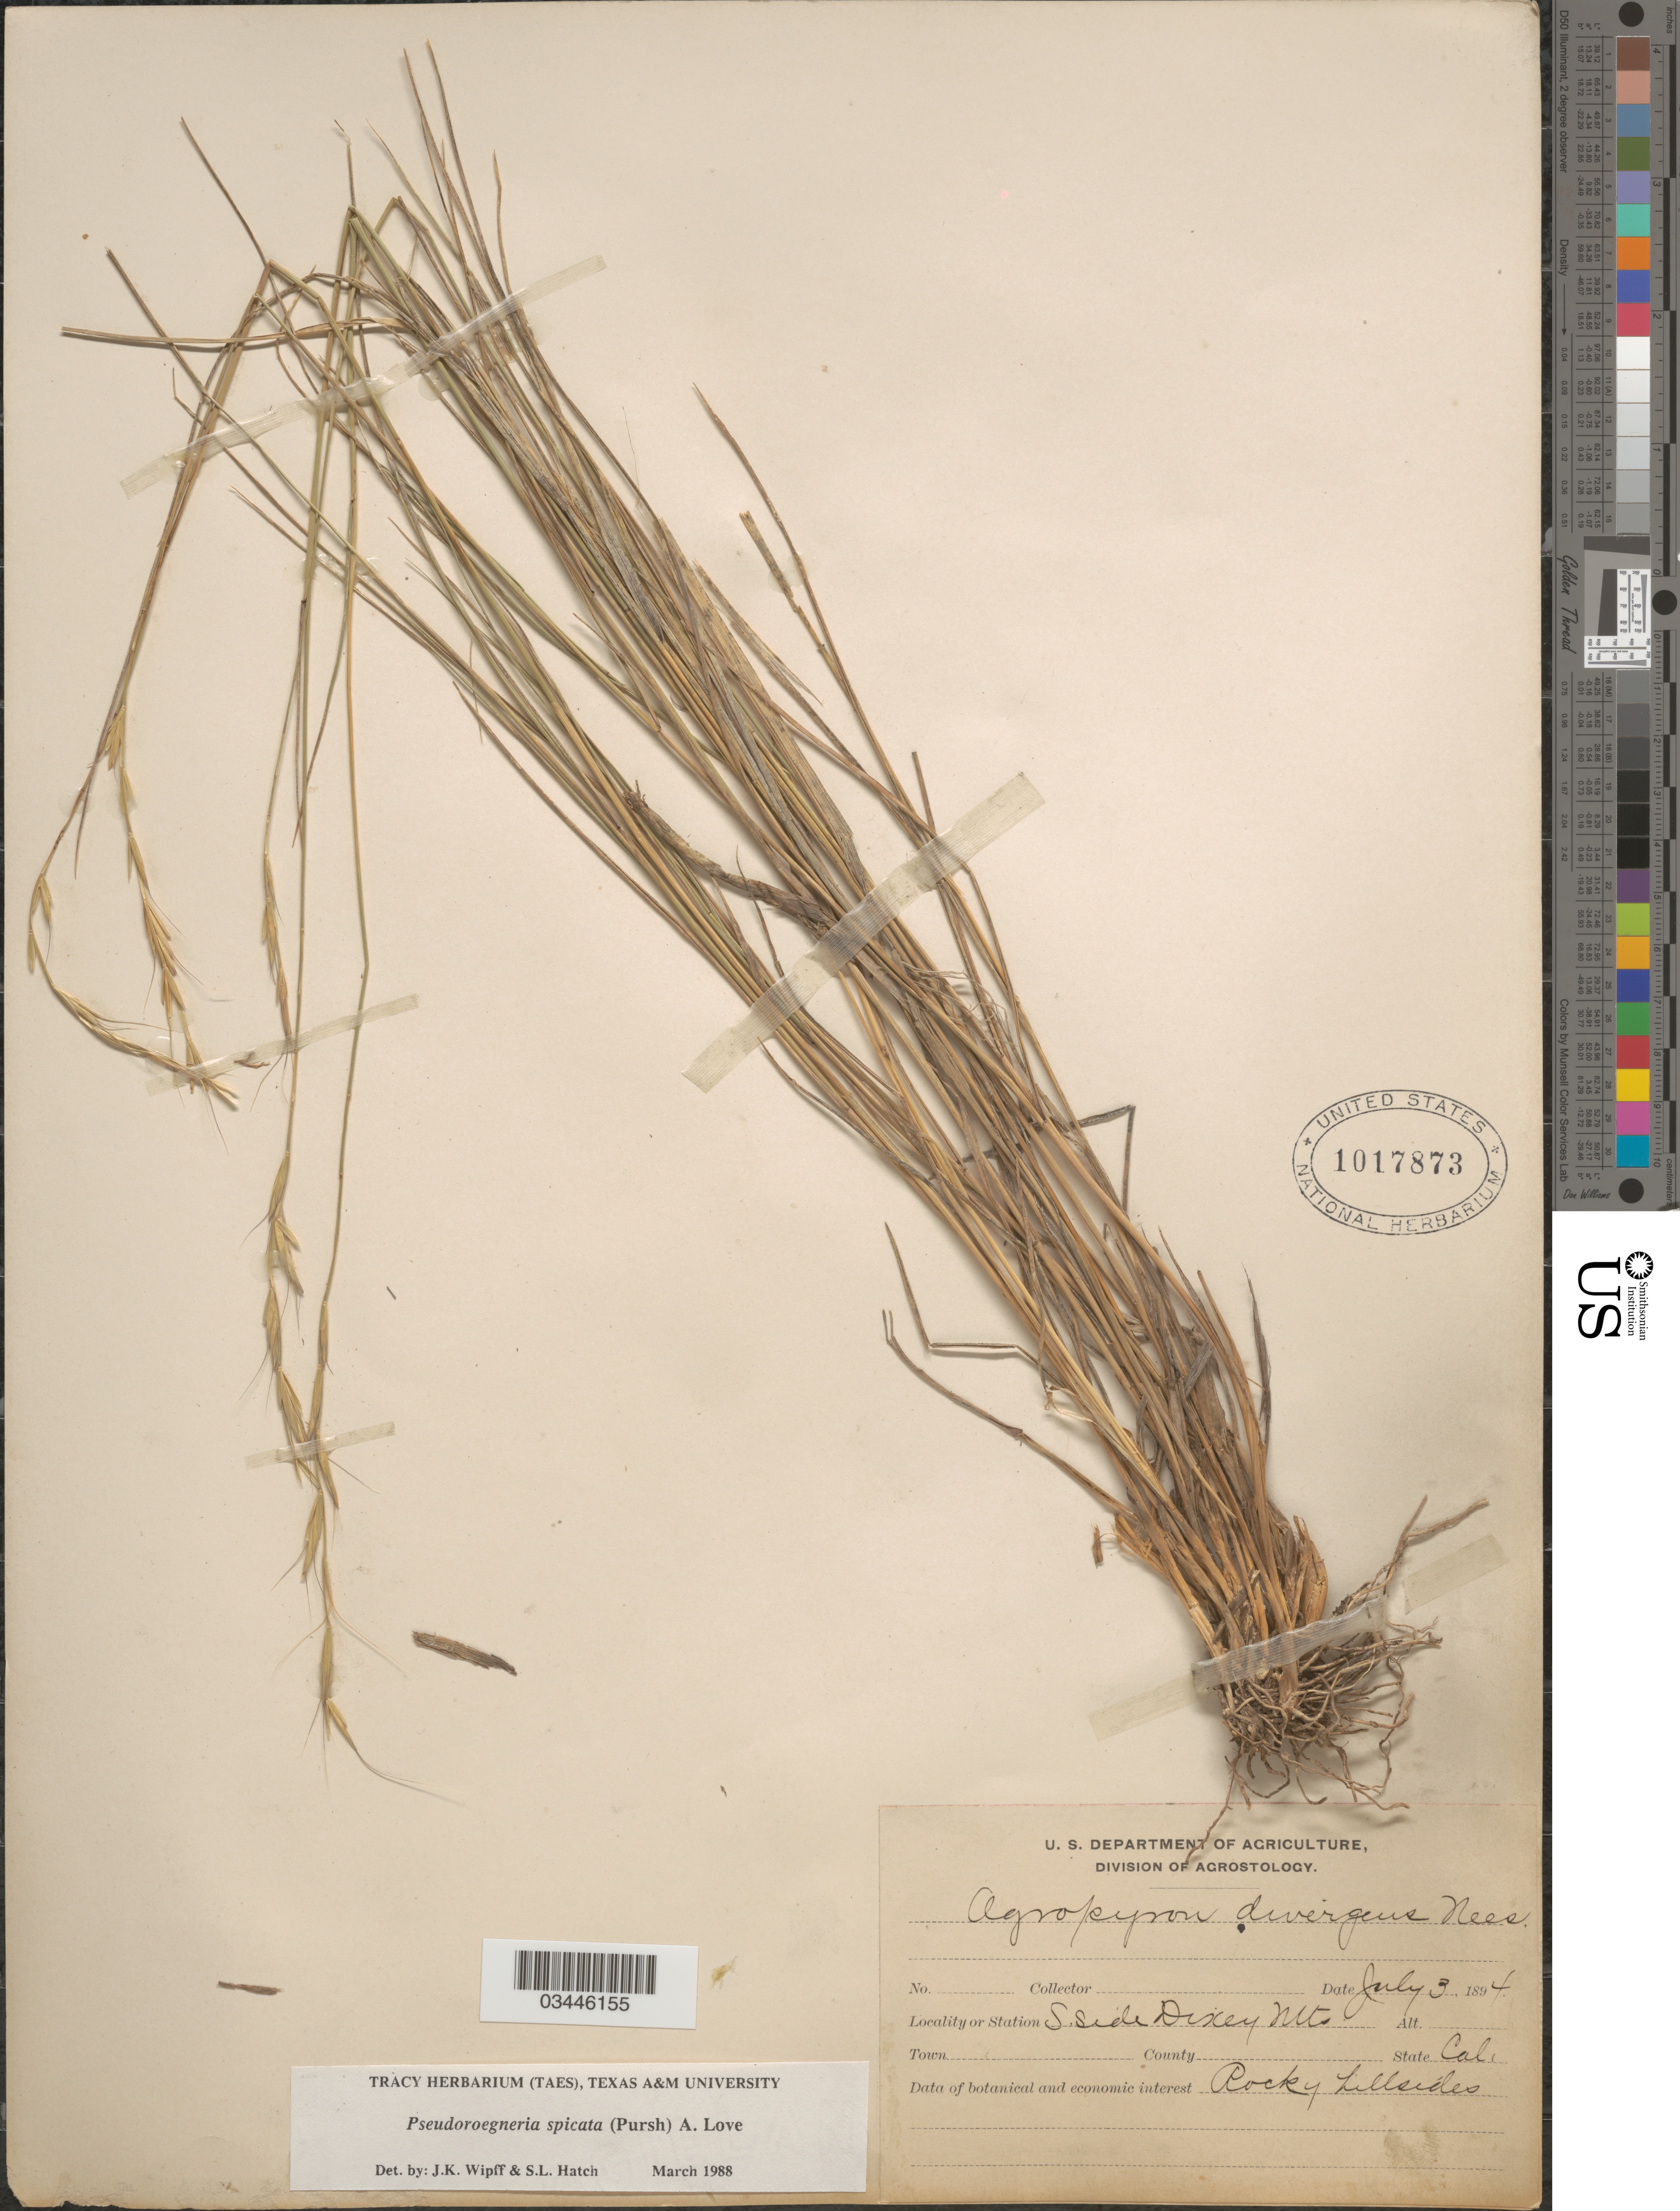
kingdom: Plantae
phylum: Tracheophyta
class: Liliopsida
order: Poales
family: Poaceae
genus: Pseudoroegneria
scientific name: Pseudoroegneria spicata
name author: (Pursh) Á. Löve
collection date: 1894-07-03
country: United States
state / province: California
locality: S. side of Dixey Mts. Rocky hillsides.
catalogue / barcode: US 1017873